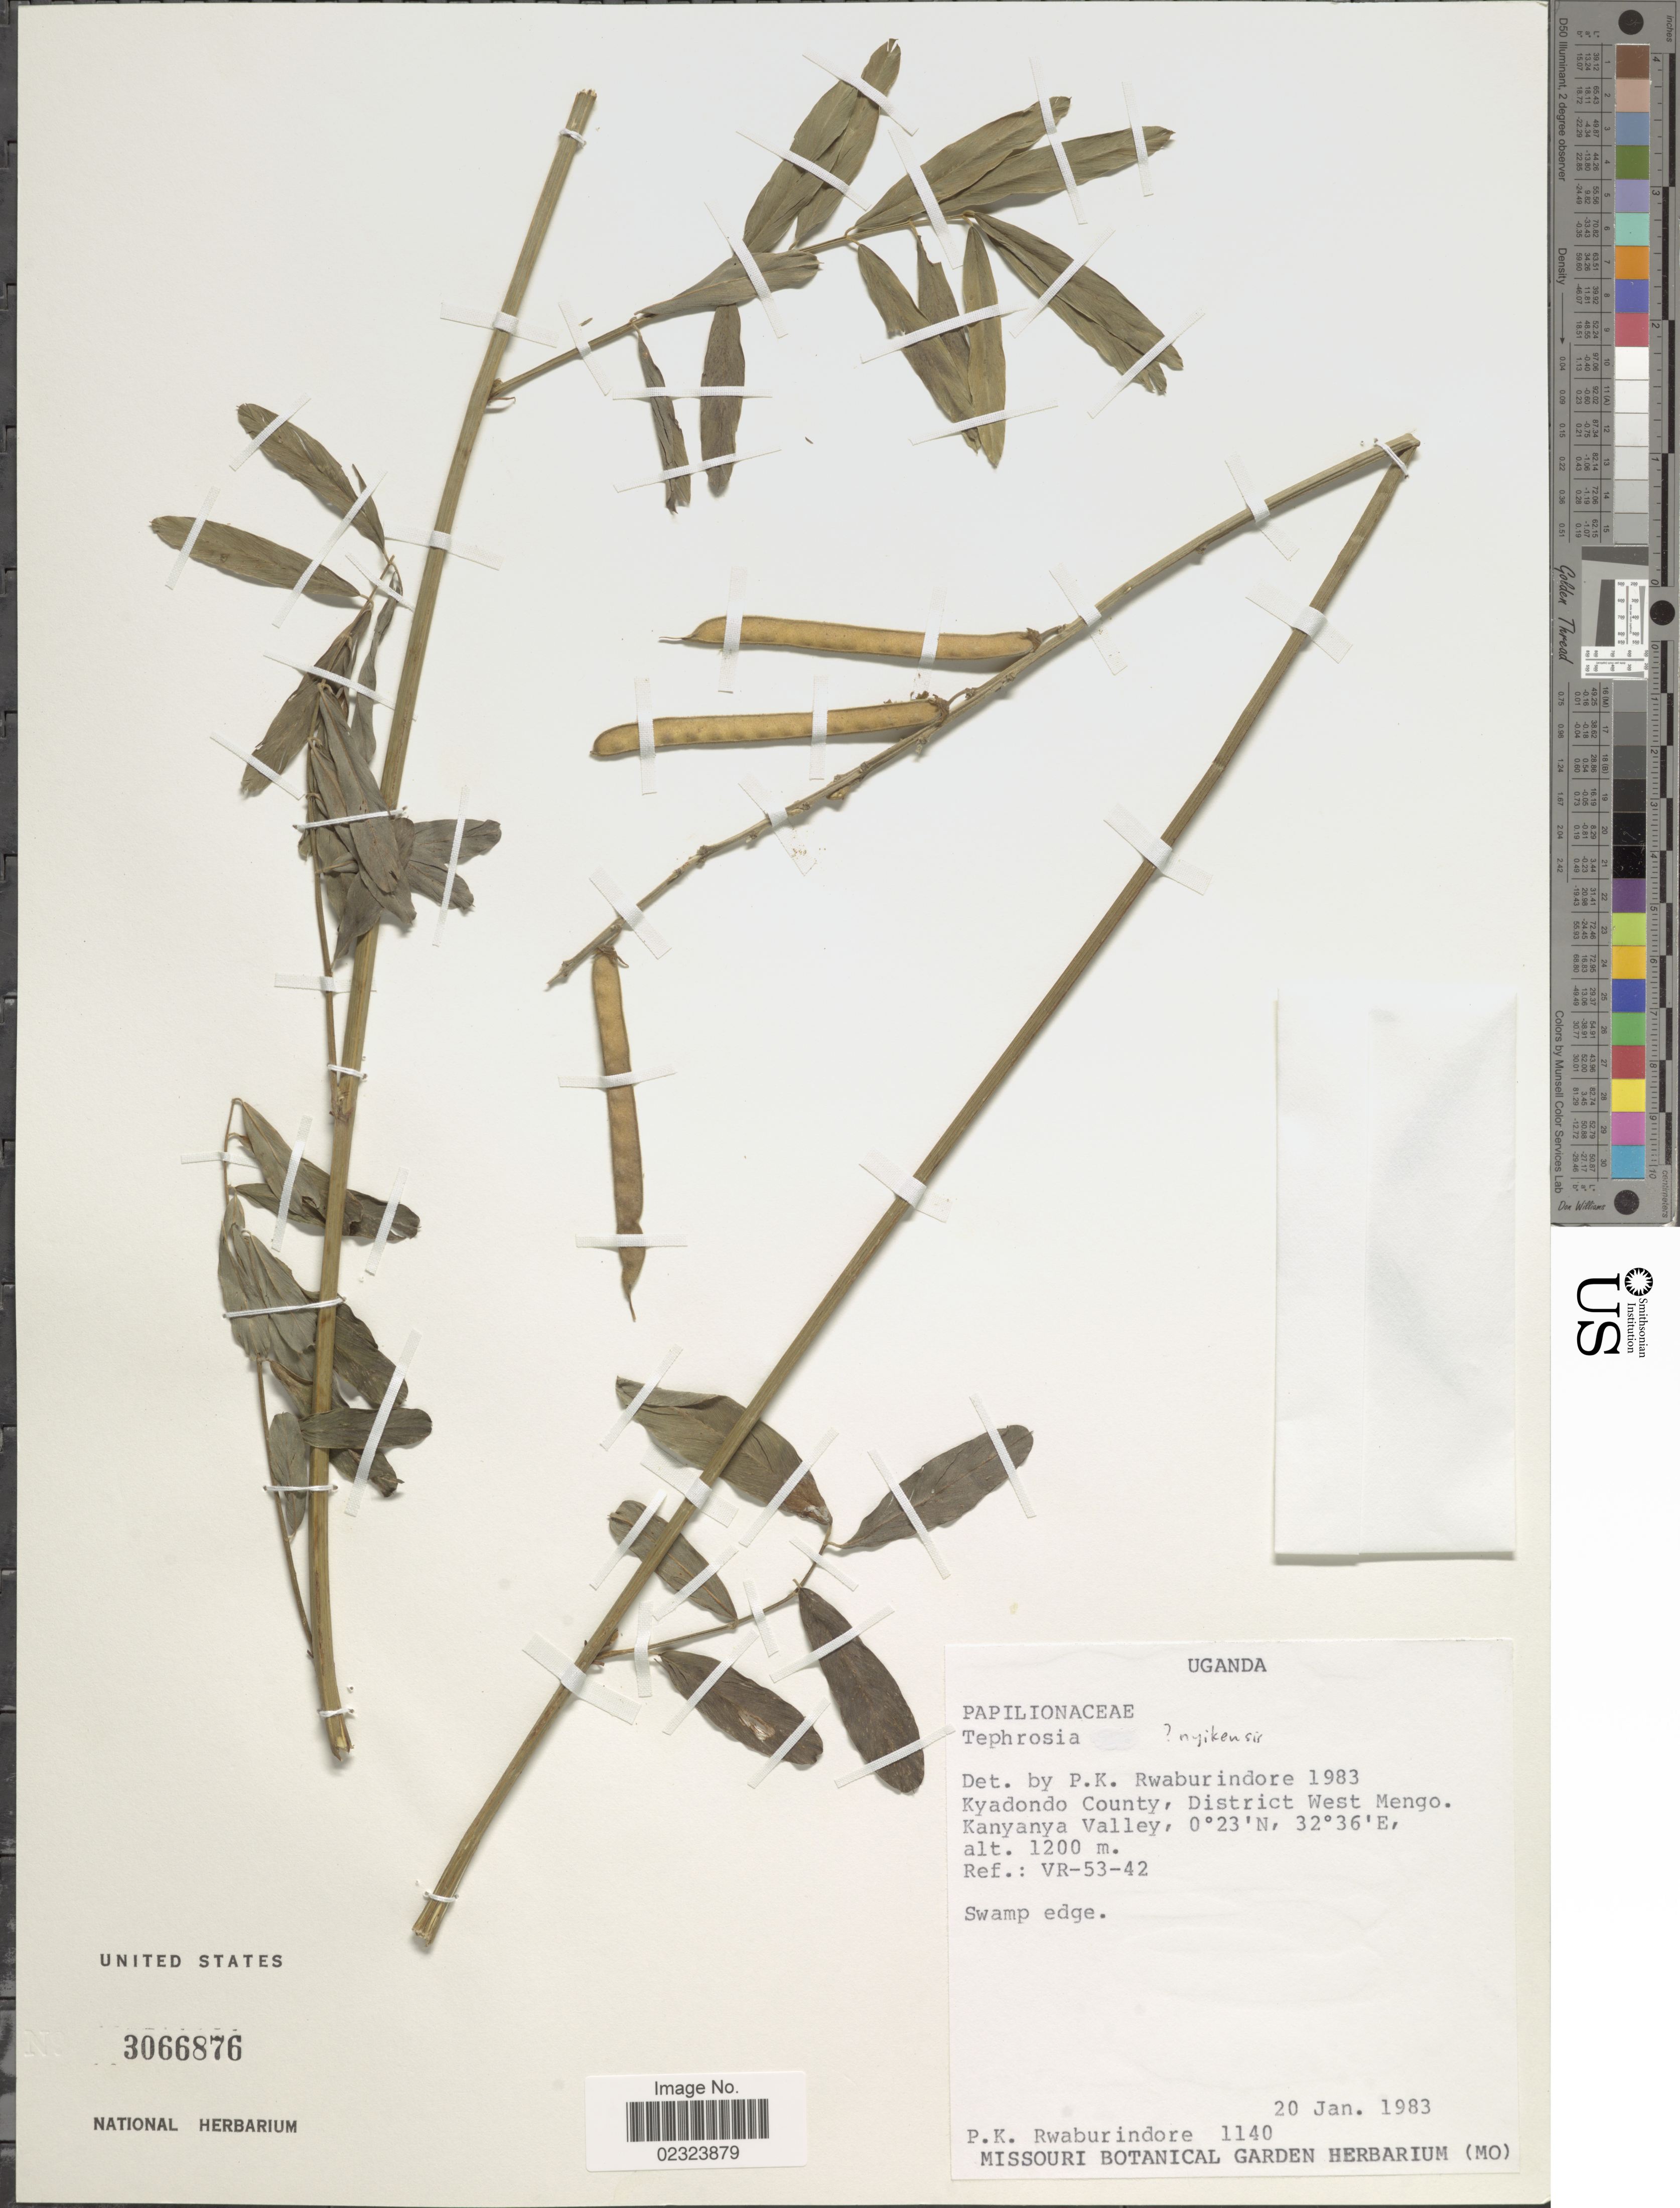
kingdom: Plantae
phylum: Tracheophyta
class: Magnoliopsida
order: Fabales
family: Fabaceae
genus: Tephrosia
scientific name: Tephrosia sp.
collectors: P. Rwaburindore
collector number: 1140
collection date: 1983-01-20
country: Uganda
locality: Kyadondo County, District West Mengo. Kanyanya Valley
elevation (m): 1200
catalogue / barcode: US 3066876